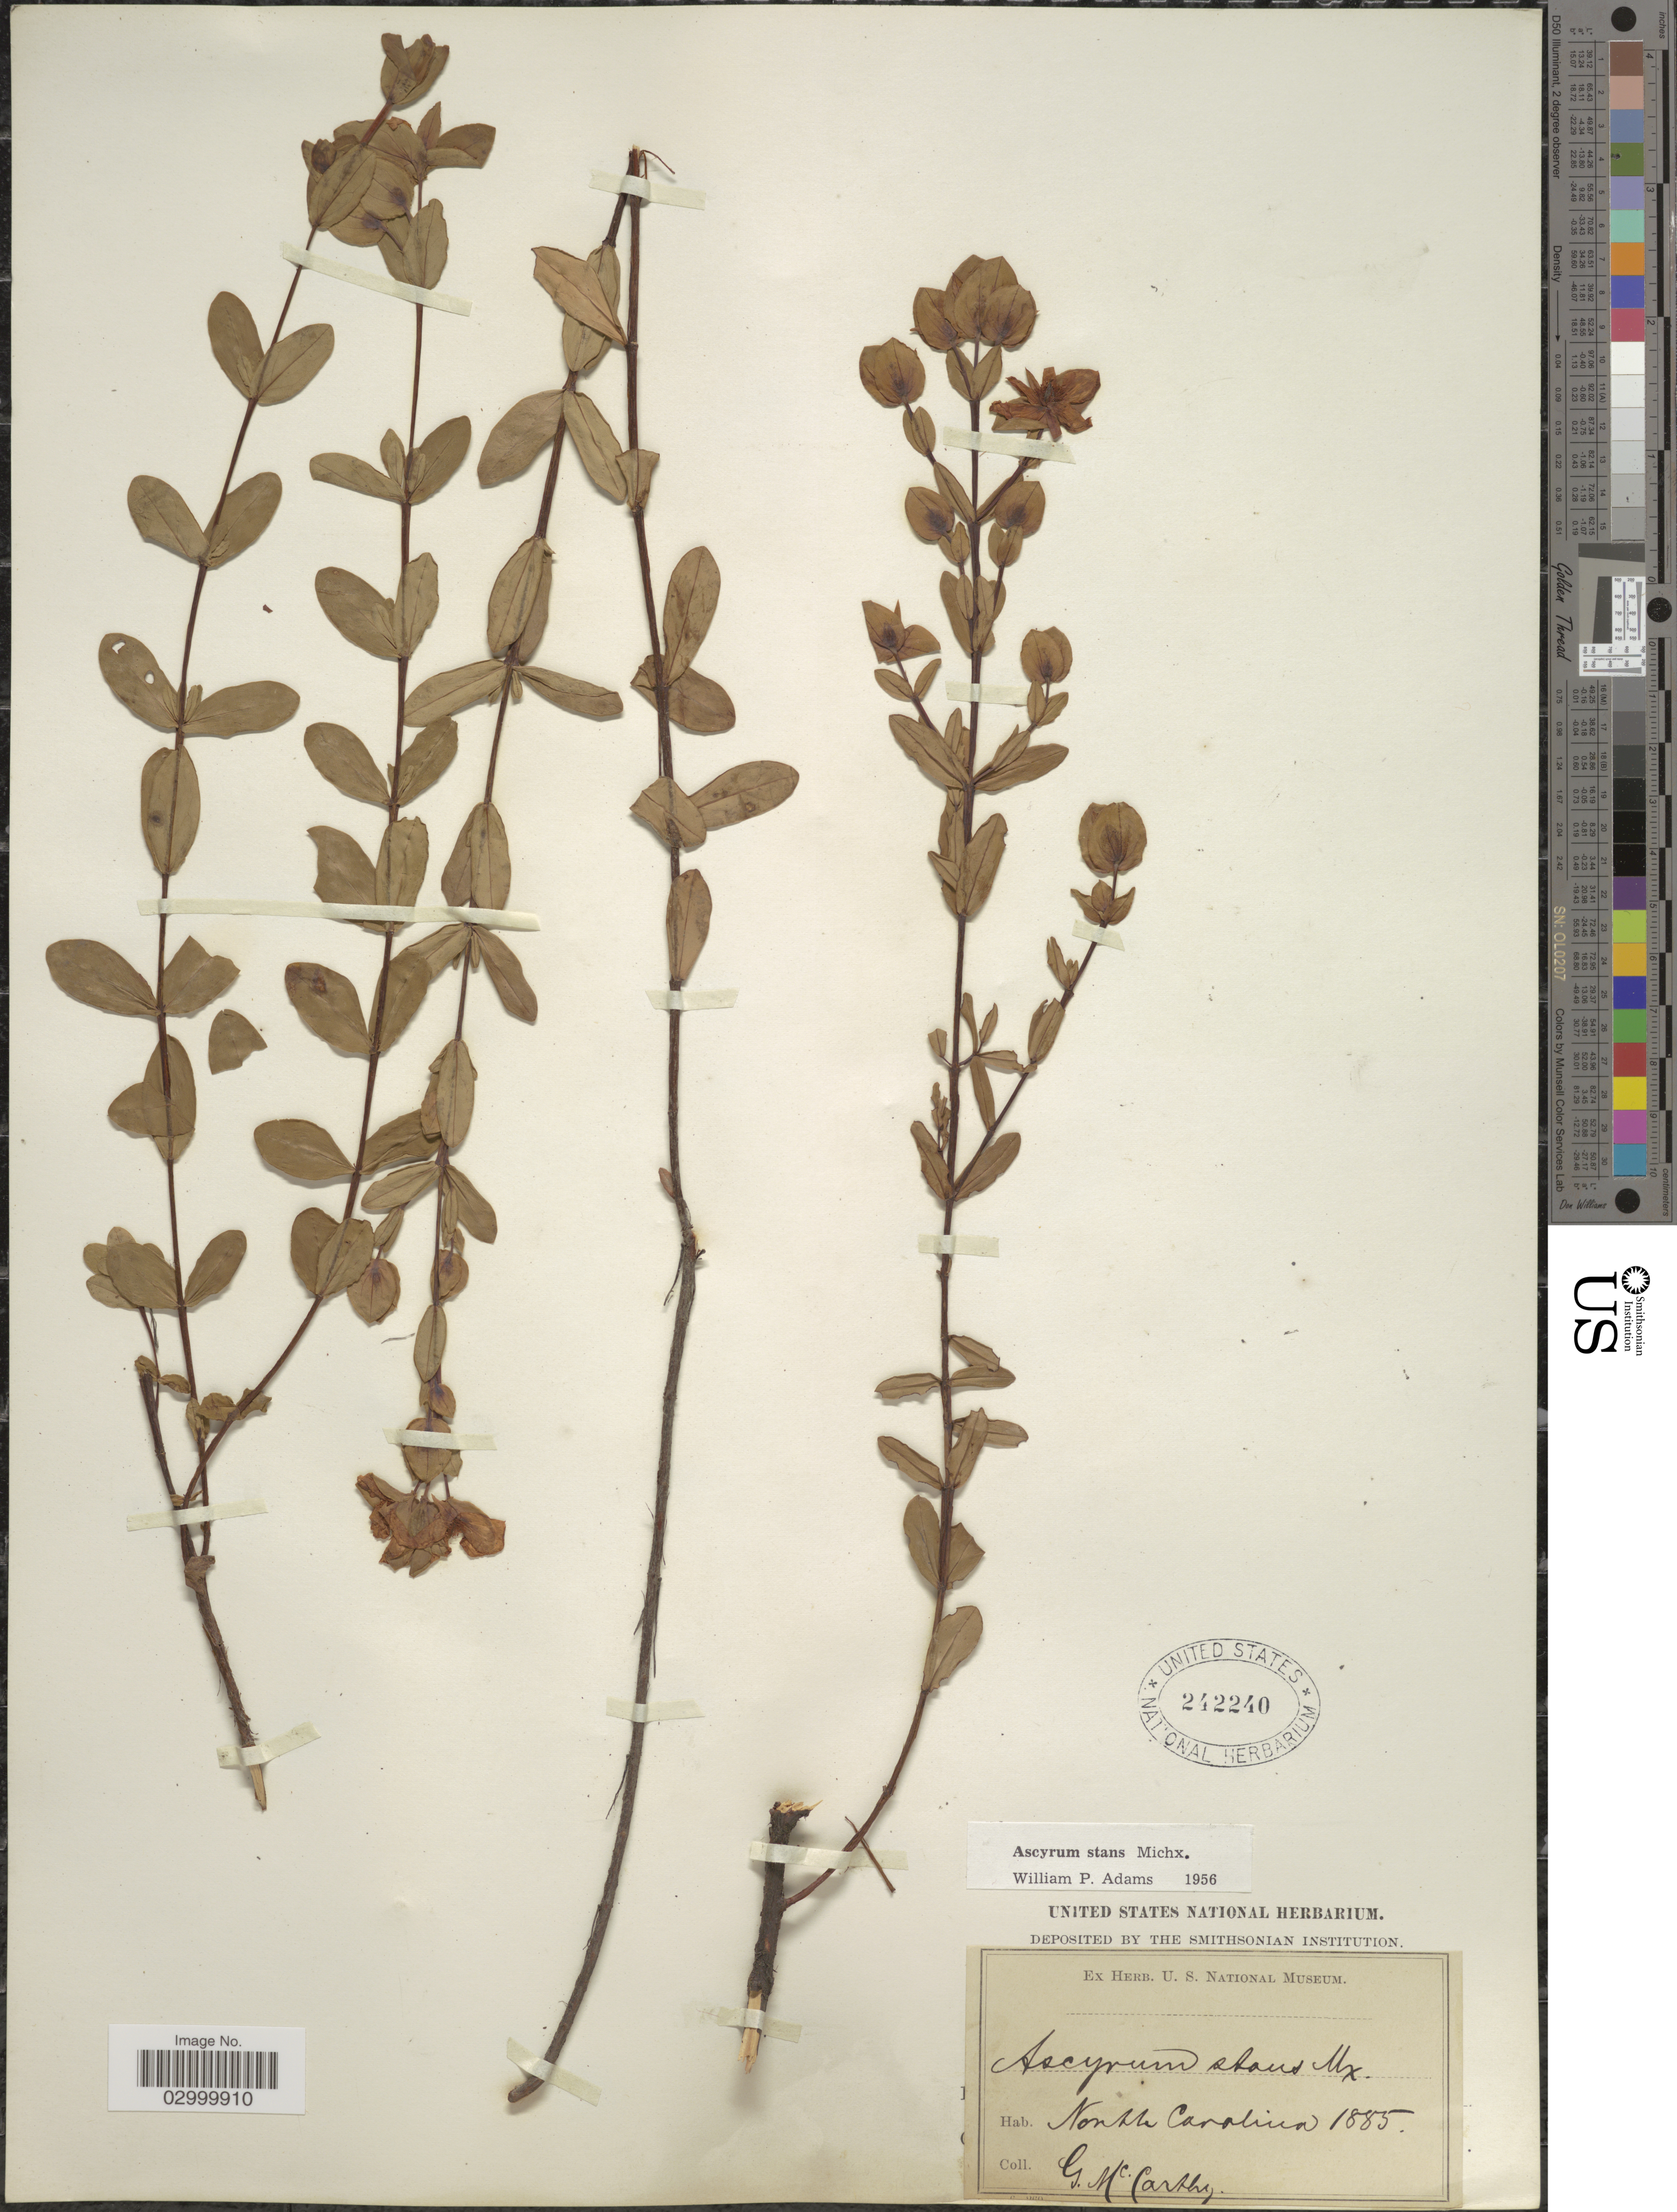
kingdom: Plantae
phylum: Tracheophyta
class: Magnoliopsida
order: Malpighiales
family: Hypericaceae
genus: Hypericum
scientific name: Hypericum crux-andreae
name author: (L.) Crantz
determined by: Strong, Mark T., (BOT), Smithsonian Institution - National Museum of Natural History (UNITED STATES)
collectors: G. McCarthy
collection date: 1885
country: United States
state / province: North Carolina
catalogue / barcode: US 242240